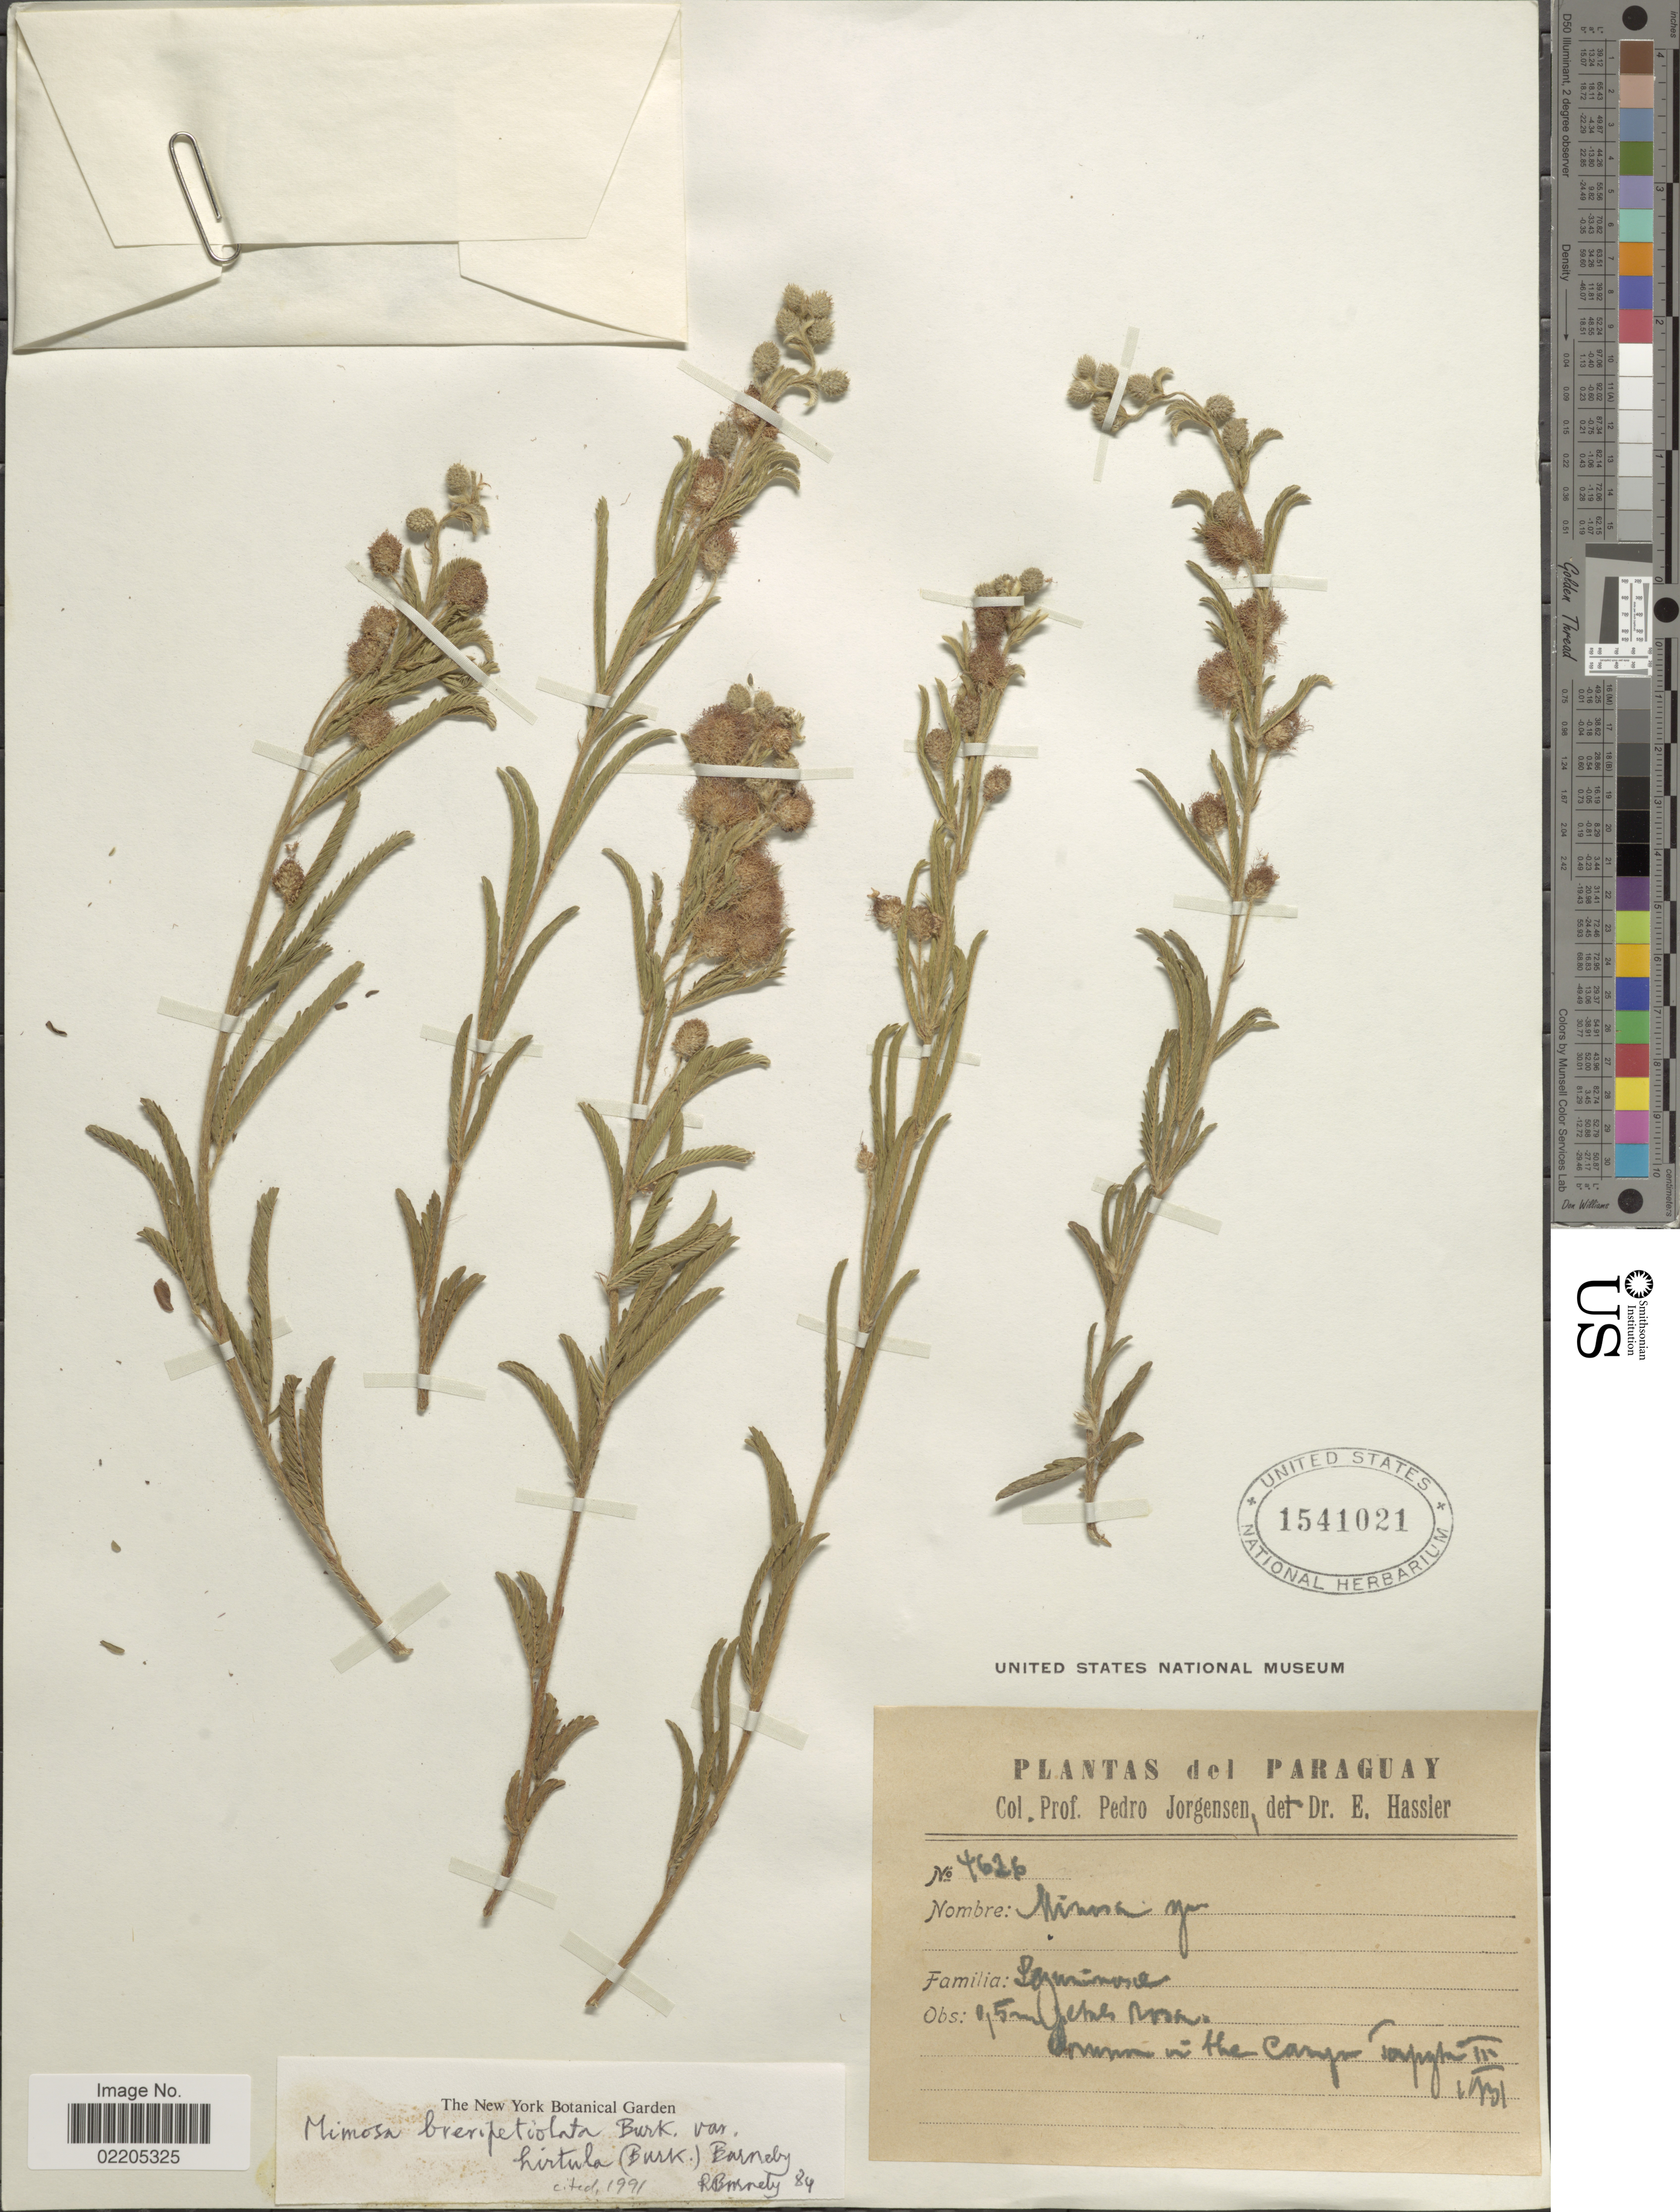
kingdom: Plantae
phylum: Tracheophyta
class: Magnoliopsida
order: Fabales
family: Fabaceae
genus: Mimosa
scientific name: Mimosa brevipetiolata var. hirtula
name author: (Burkart) Barneby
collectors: P. Jörgensen & E. Hassler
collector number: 4626*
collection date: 1931-03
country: Paraguay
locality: Tapyta.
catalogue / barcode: US 1541021